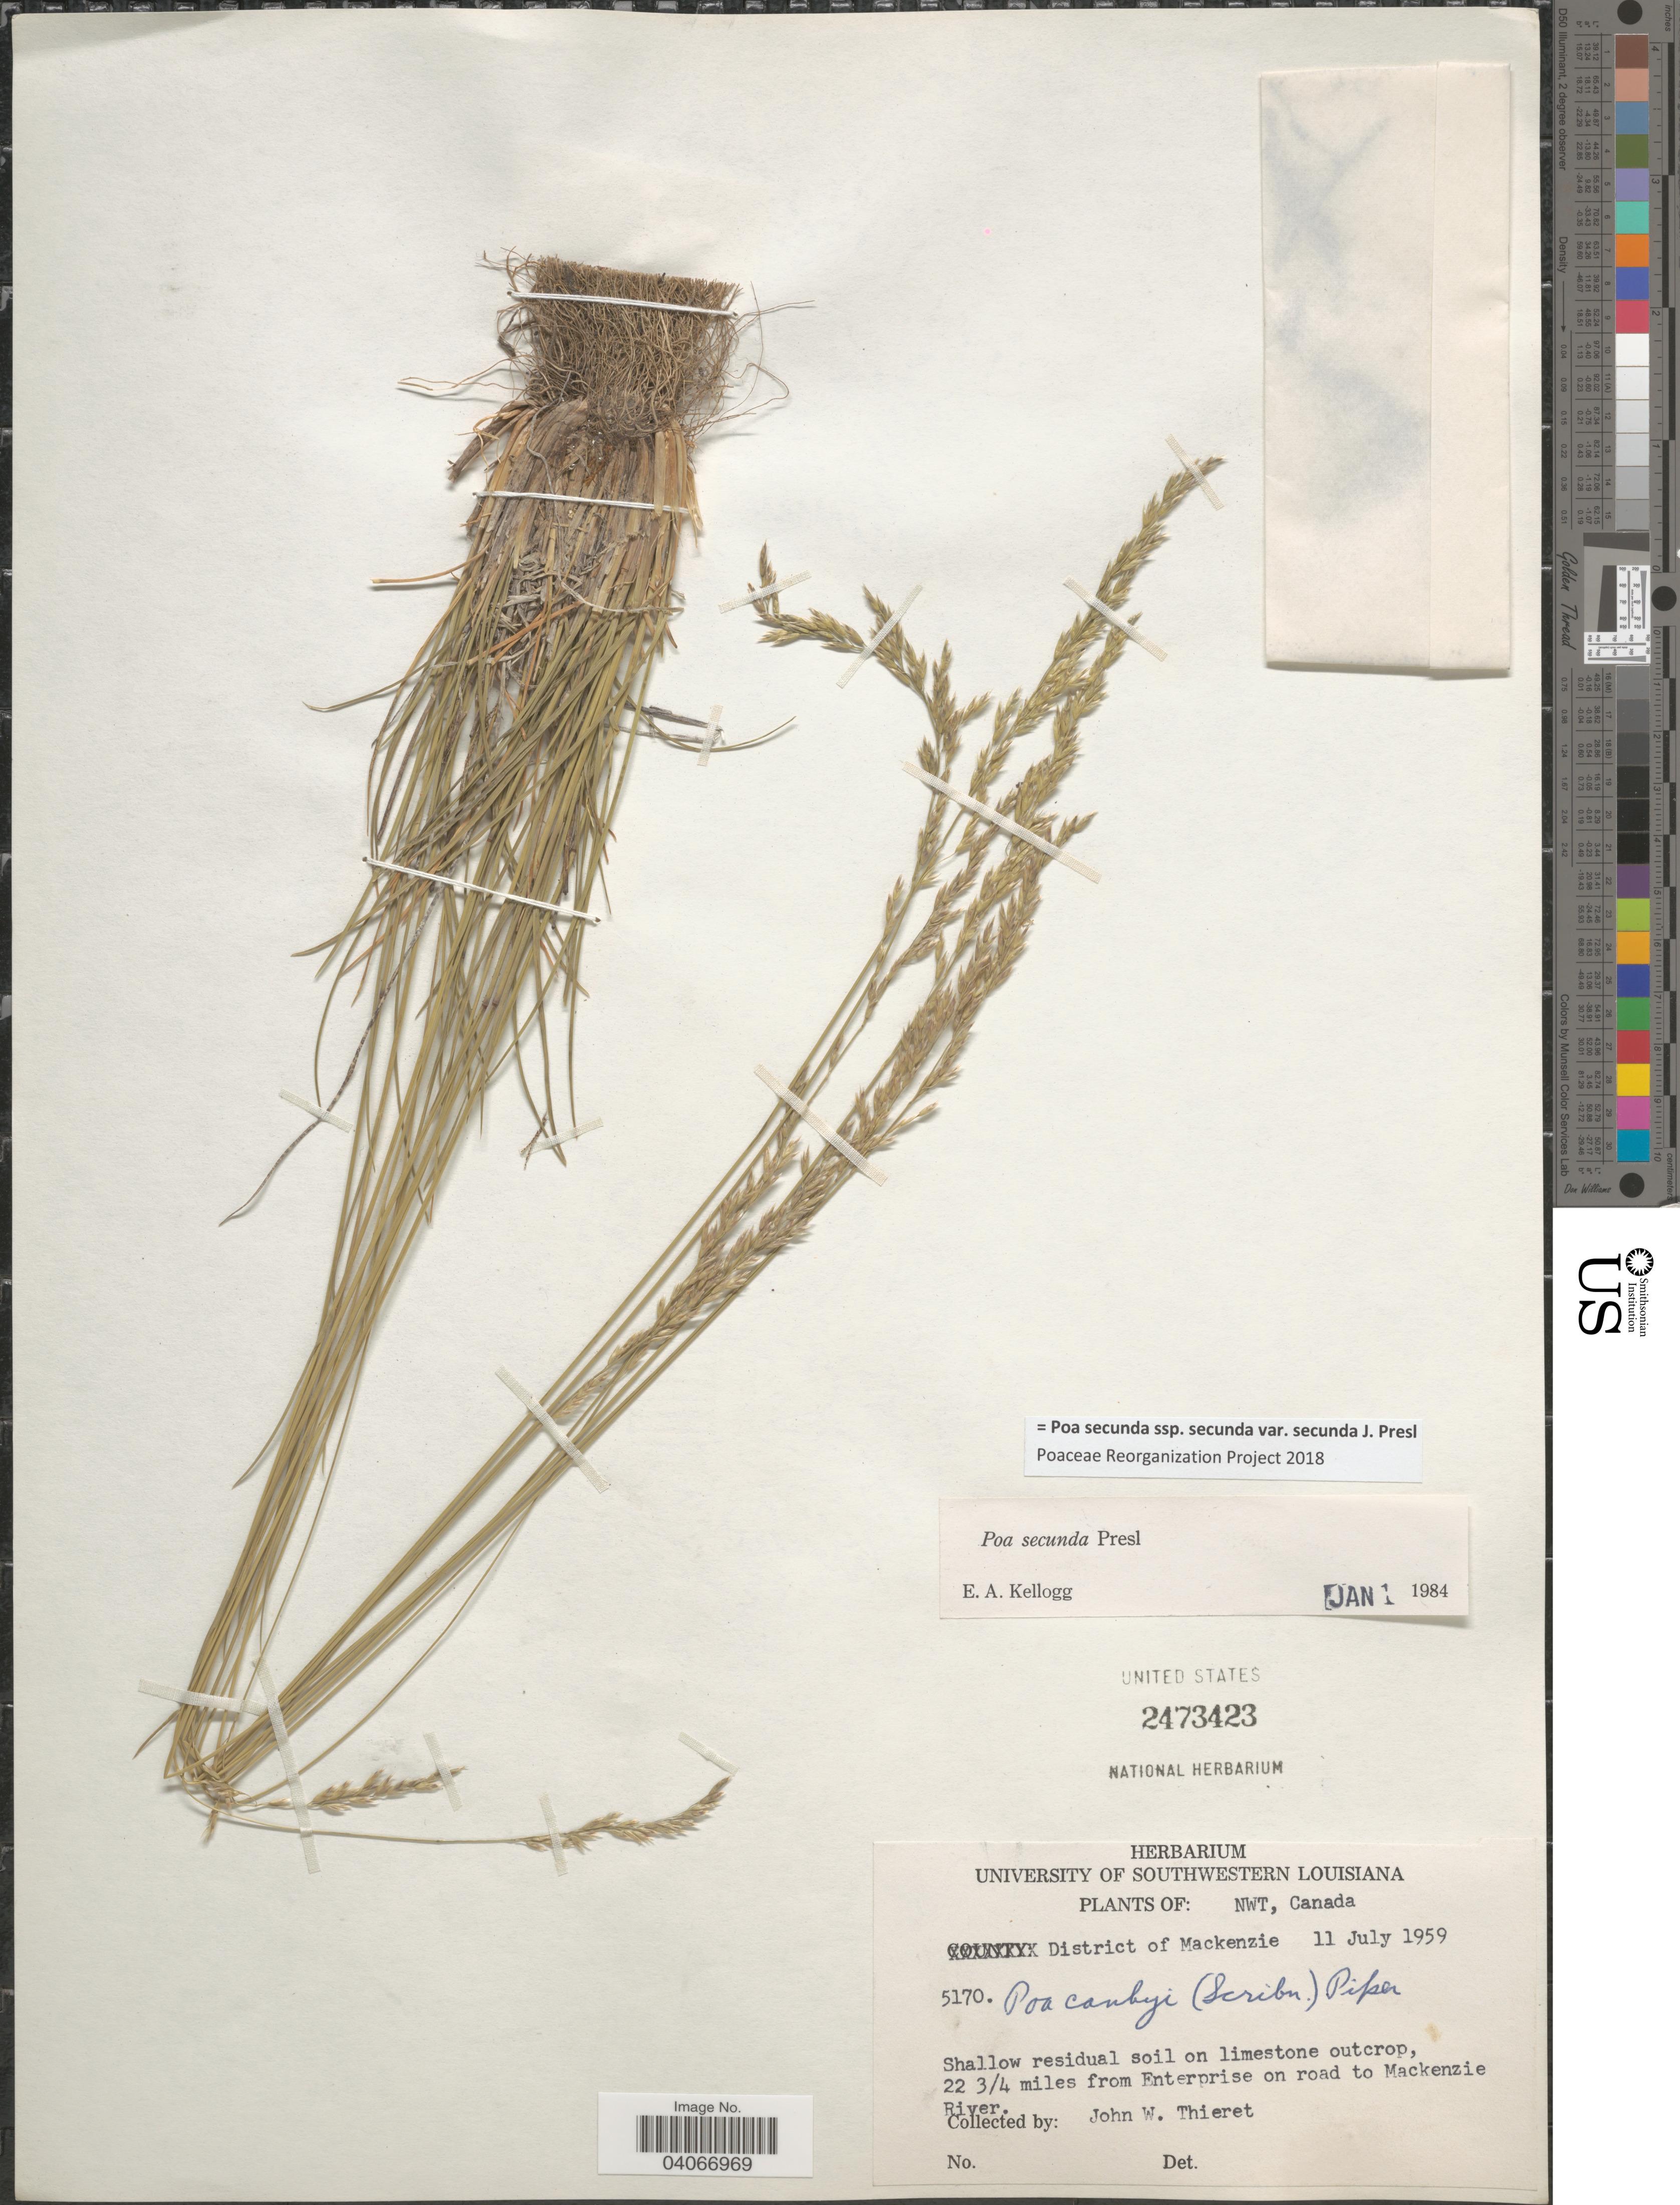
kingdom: Plantae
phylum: Tracheophyta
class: Liliopsida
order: Poales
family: Poaceae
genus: Poa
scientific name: Poa secunda subsp. secunda var. secunda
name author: J. Presl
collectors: J. W. Thieret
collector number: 5170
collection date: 1959-07-11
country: Canada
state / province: Northwest Territories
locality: District of Mackenzie. Shallow residual soil on limestone outcrop, 22 3/4 miles from Enterprise on road to Mackenzie River.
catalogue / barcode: US 2473423